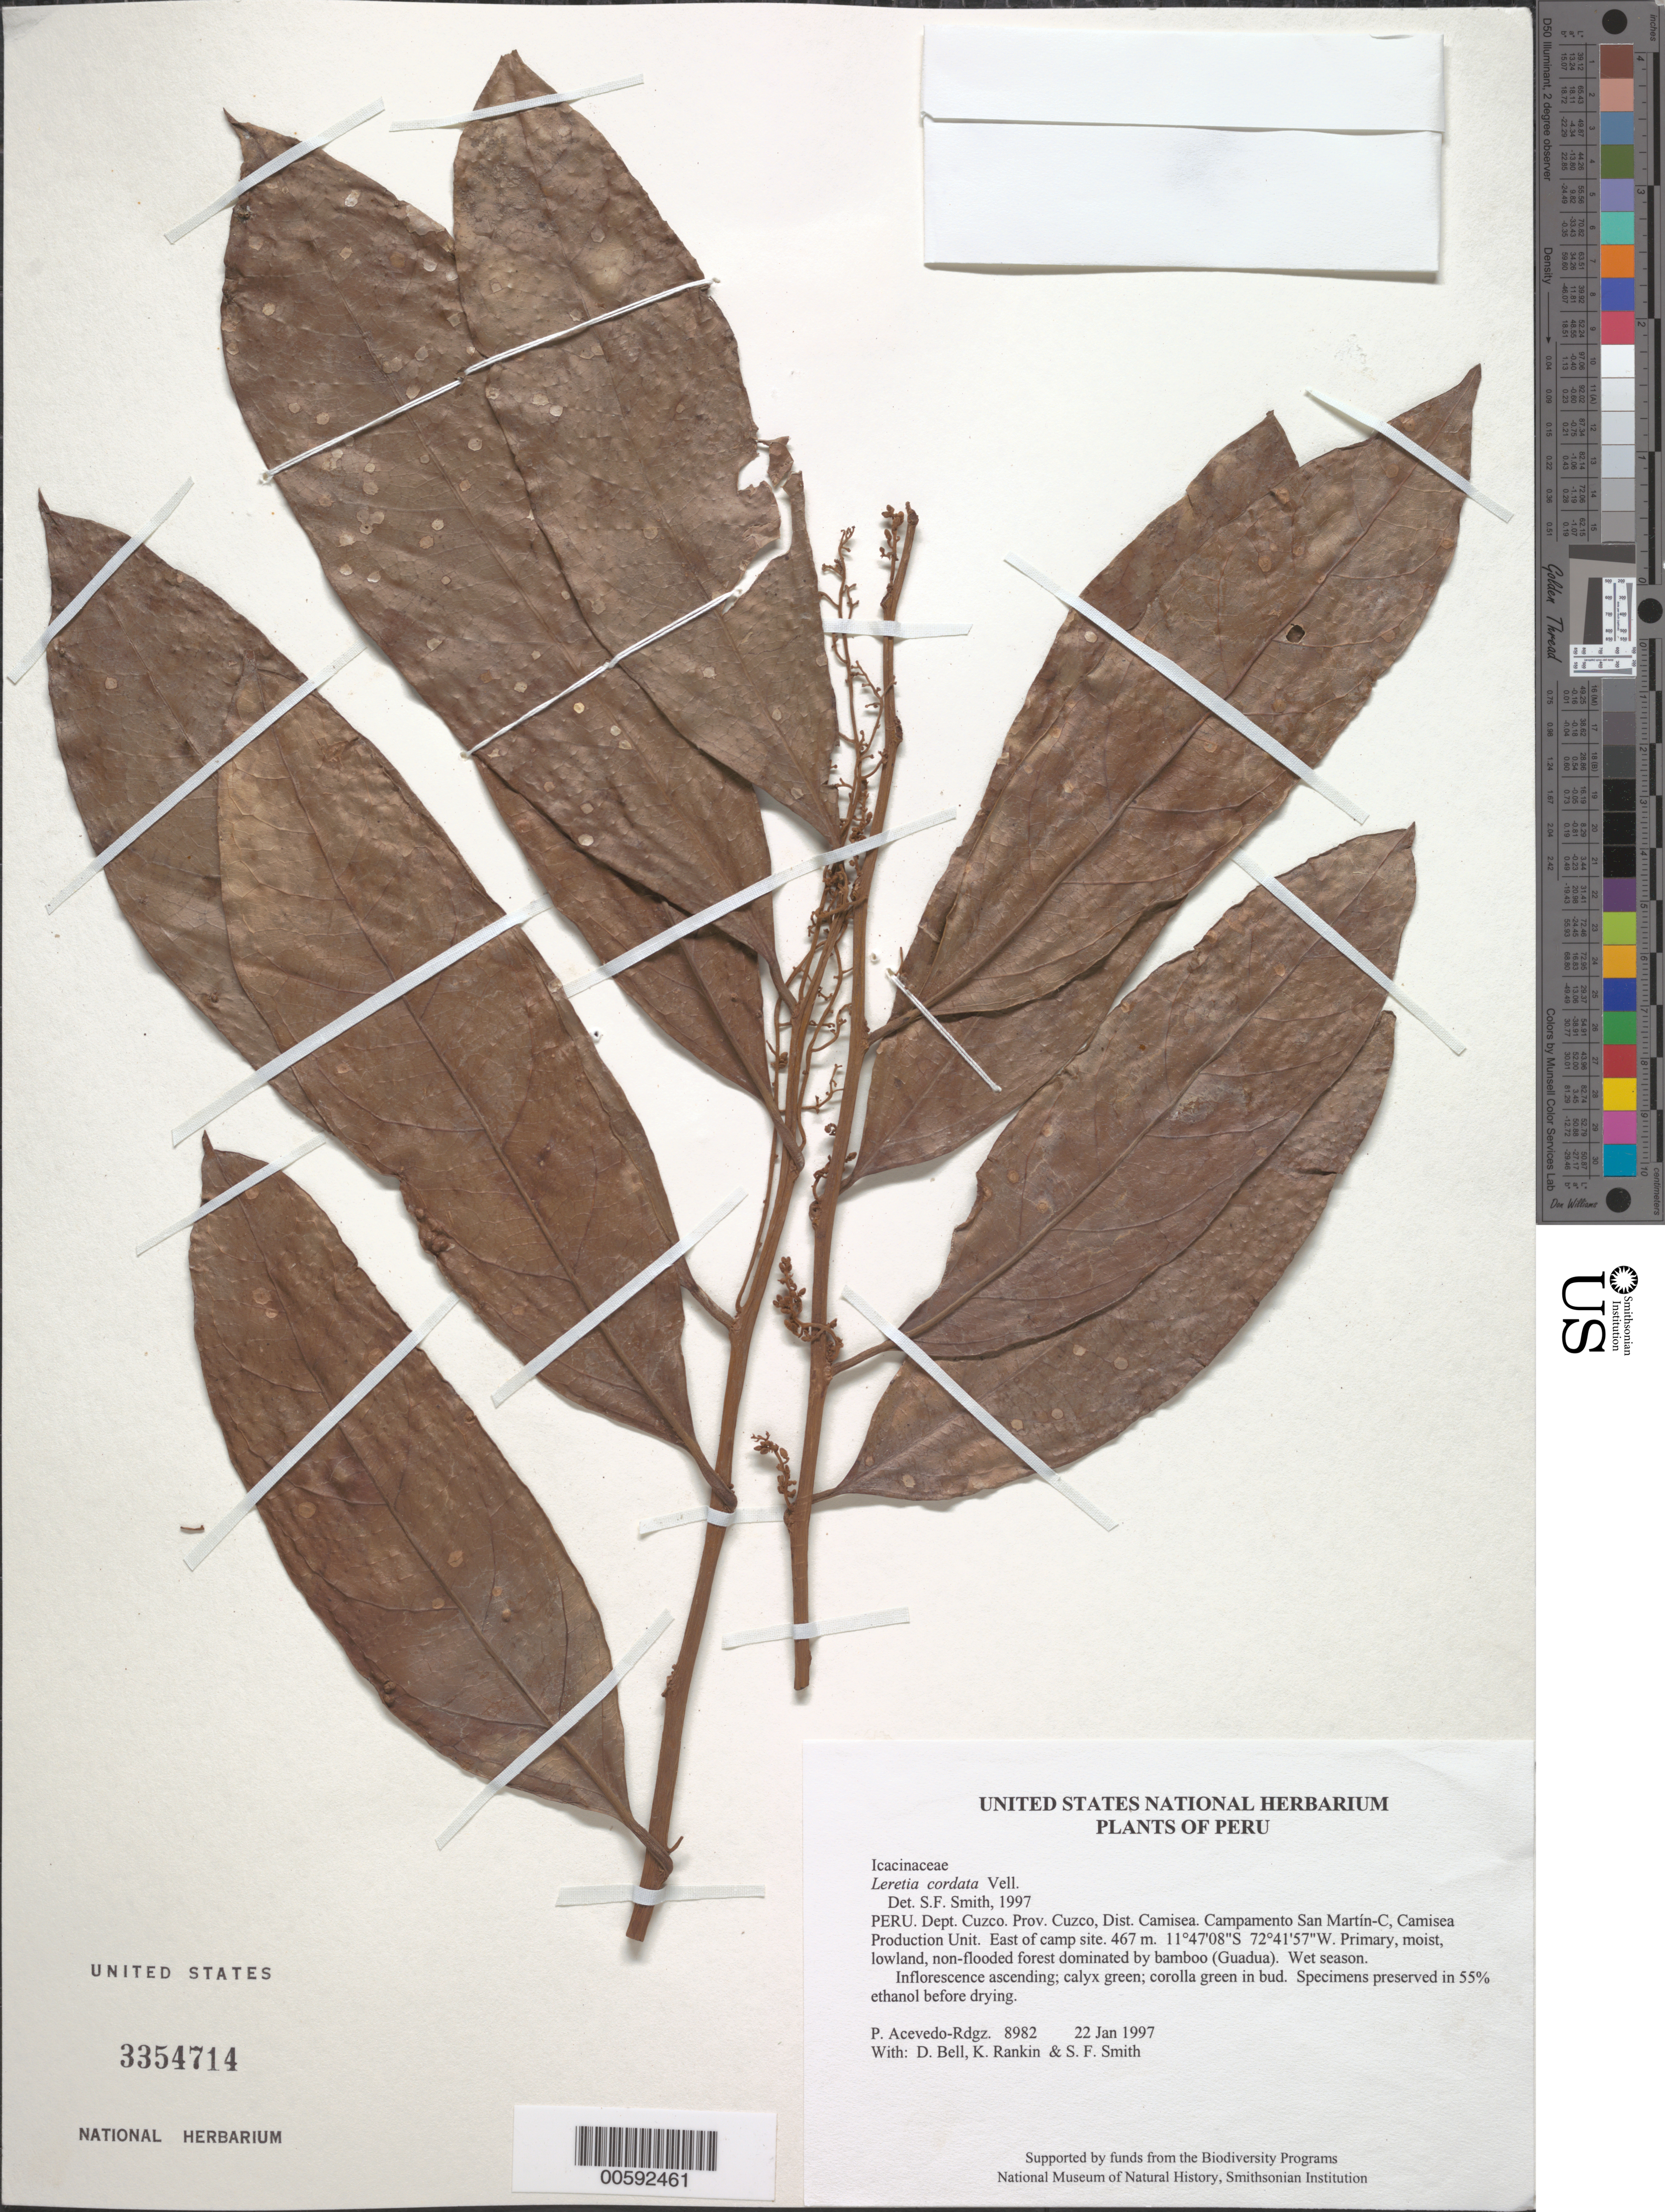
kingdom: Plantae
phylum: Tracheophyta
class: Magnoliopsida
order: Icacinales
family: Icacinaceae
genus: Leretia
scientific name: Leretia cordata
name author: Vell.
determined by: Smith, Stephen F., (US), NMNH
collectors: P. Acevedo-Rodr., D. A. Bell, K. B. Rankin & S.F. Smith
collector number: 8982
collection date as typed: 22 Jan 1997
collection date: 1997-01-22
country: Peru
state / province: Cusco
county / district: Cusco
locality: Districto Camisea, Campamento San Martín-C, Camisea Production Unit. East of camp site.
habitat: Primary, moist, lowland, non-flooded forest dominated by bamboo (Guadua). Wet season.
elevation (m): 467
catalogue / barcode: US 3354714